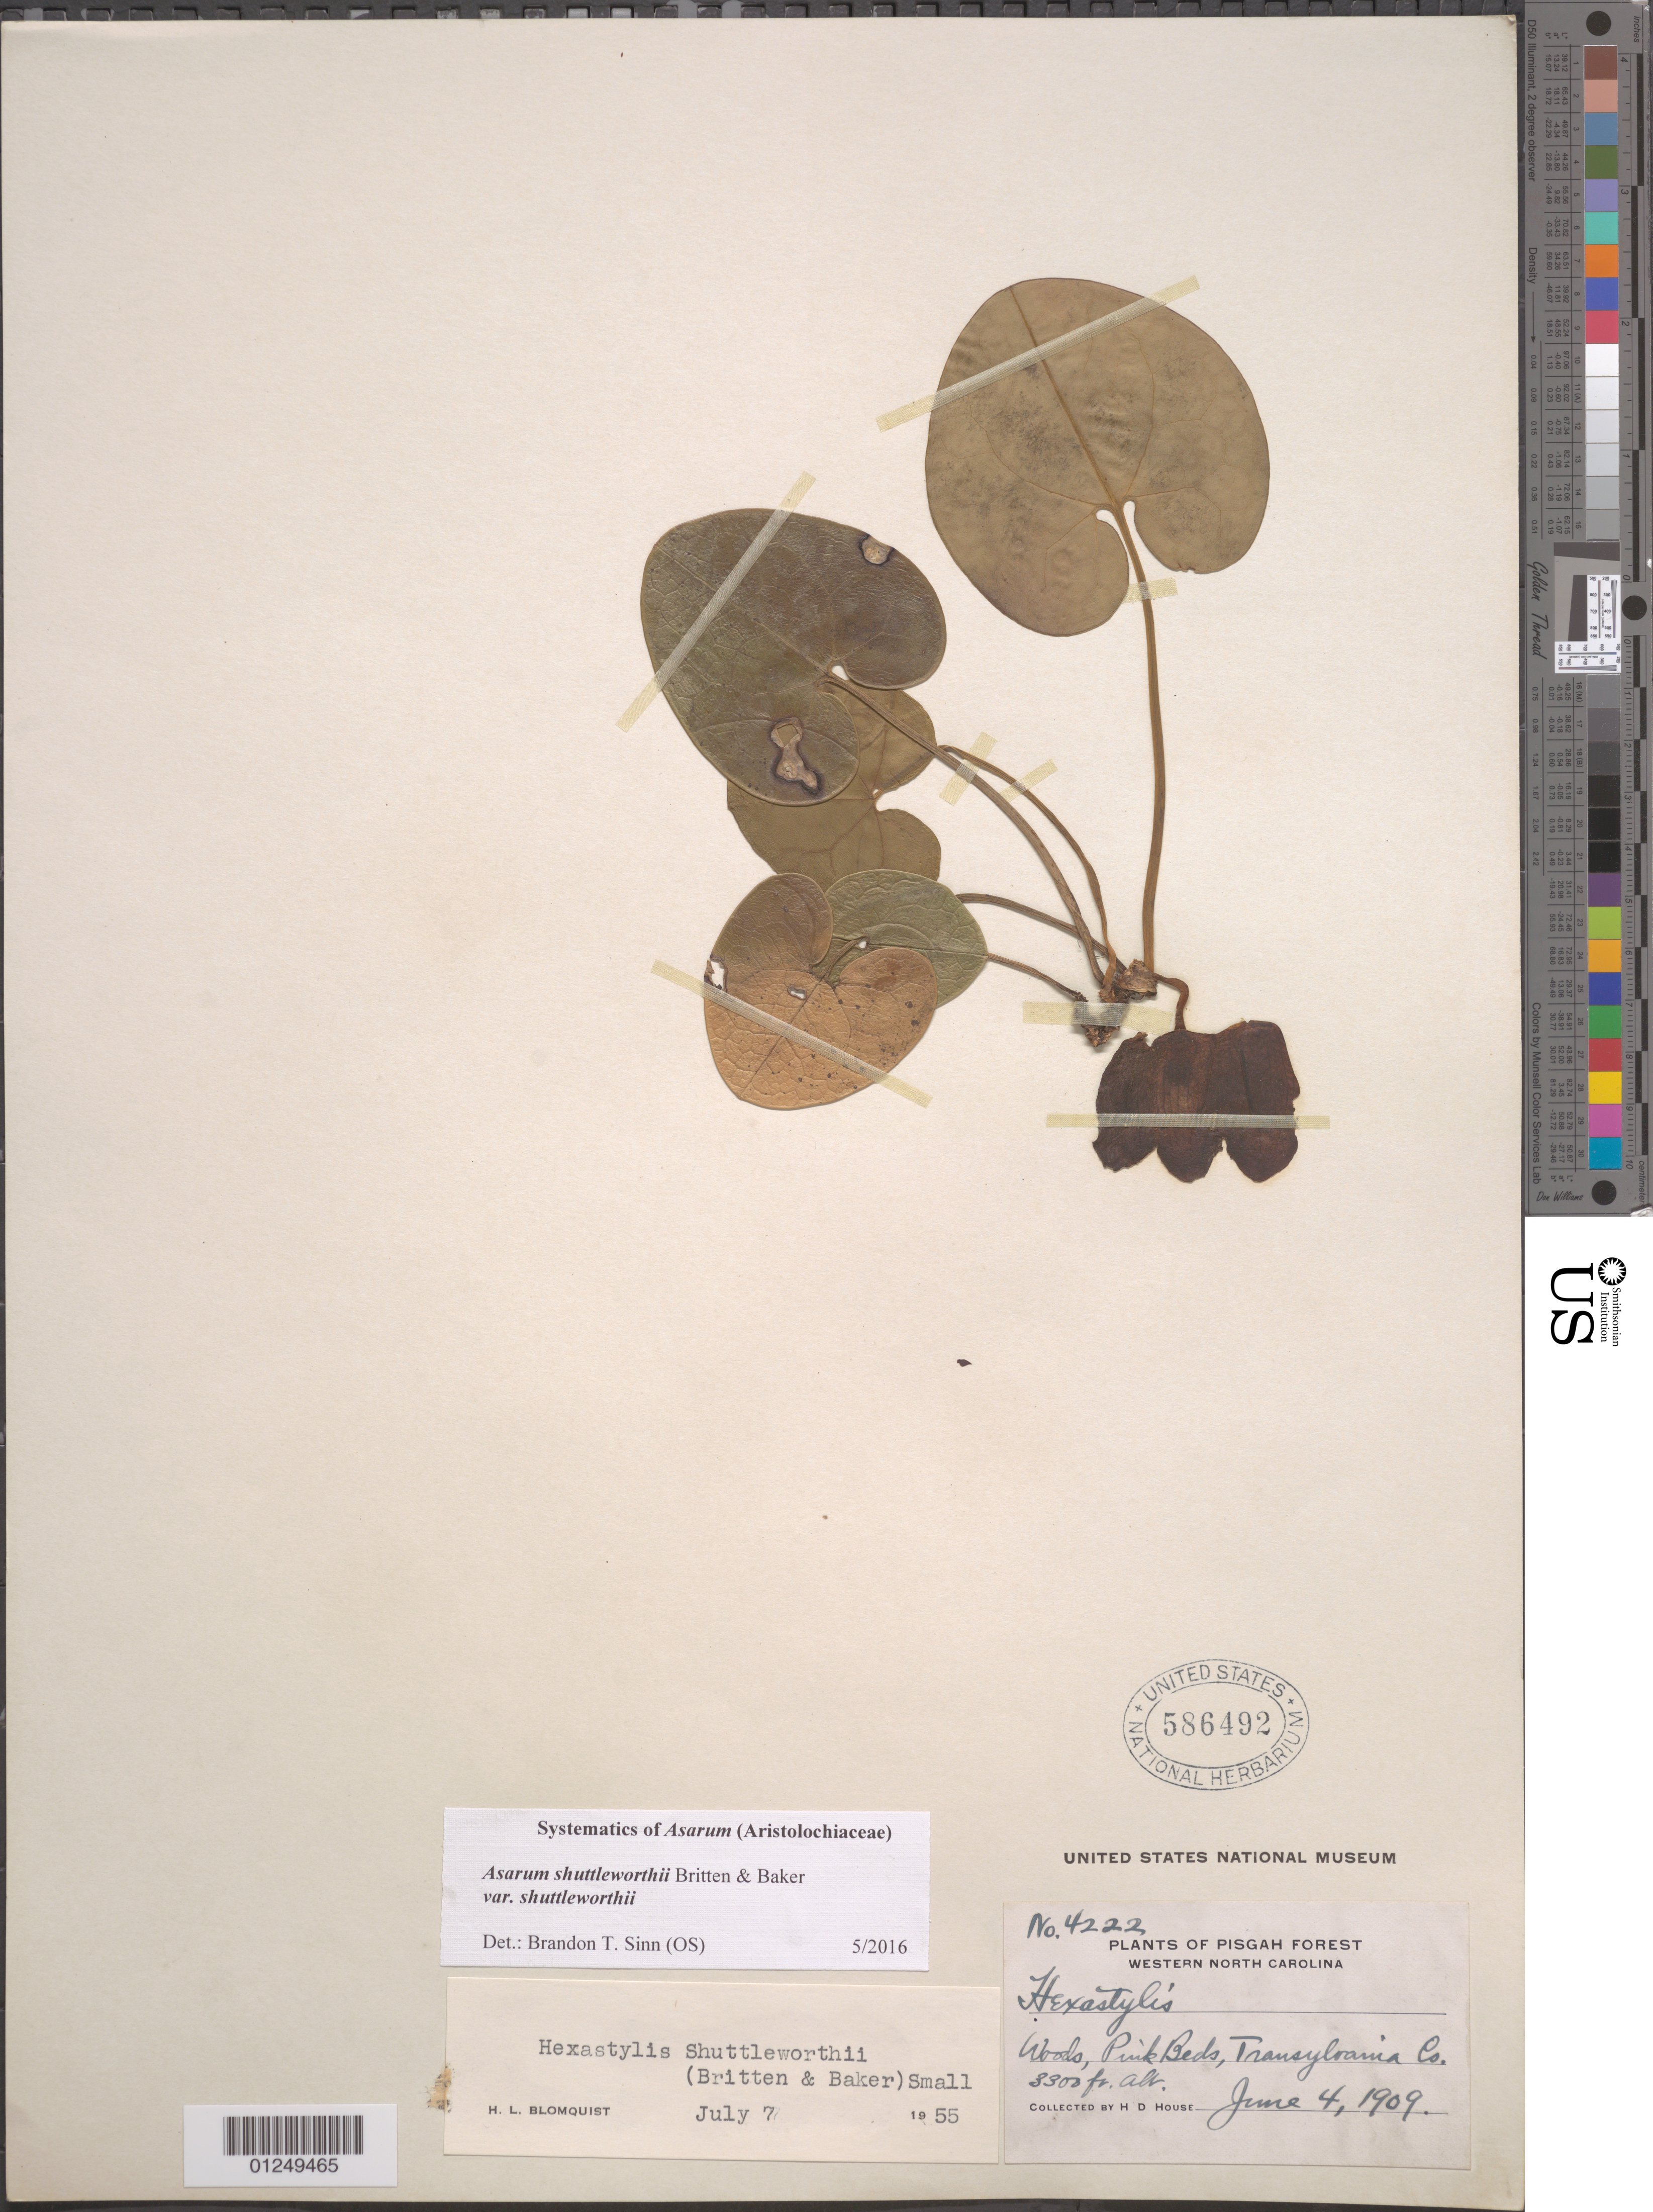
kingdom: Plantae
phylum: Tracheophyta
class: Magnoliopsida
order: Piperales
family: Aristolochiaceae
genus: Hexastylis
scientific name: Hexastylis shuttleworthii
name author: (Britton & Baker f.) Small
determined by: Blomquist, H. L.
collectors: H. D. House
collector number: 4222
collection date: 1909-06-04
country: United States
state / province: North Carolina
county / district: Transylvania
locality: Pink Beds, Pisgah Forest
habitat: Woods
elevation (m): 1006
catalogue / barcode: US 586492